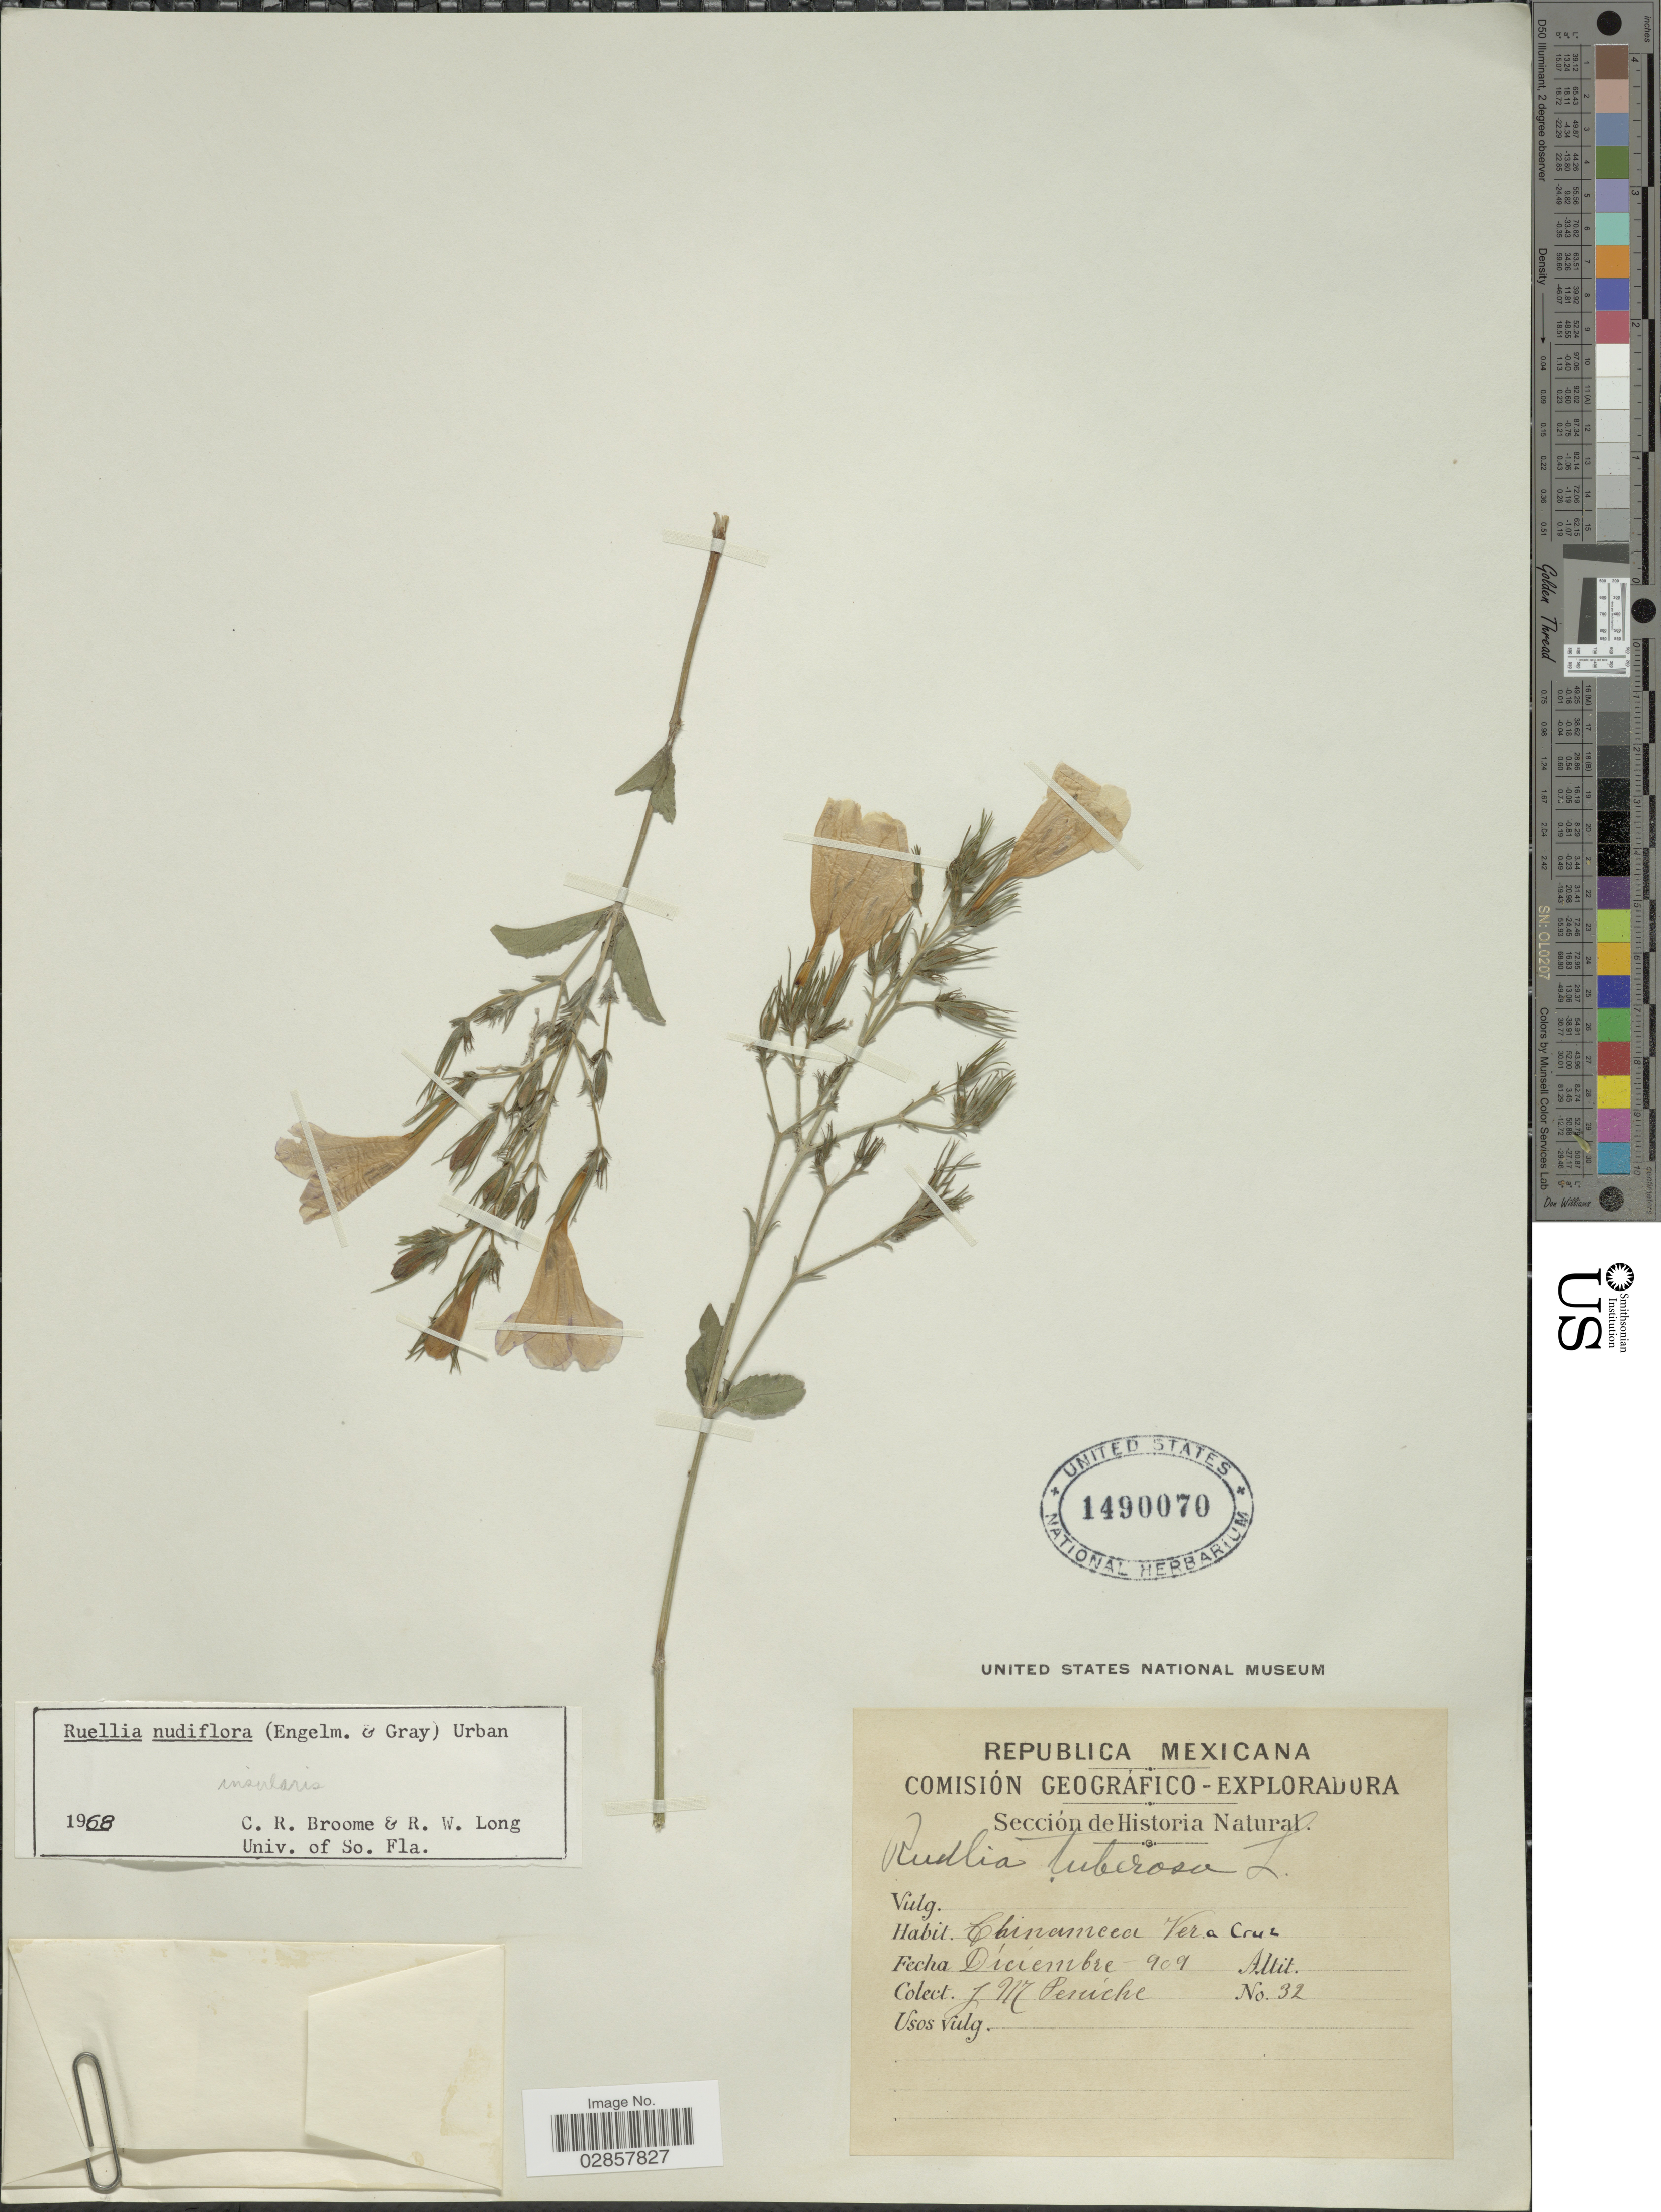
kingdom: Plantae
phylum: Tracheophyta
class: Magnoliopsida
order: Lamiales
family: Acanthaceae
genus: Ruellia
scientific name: Ruellia nudiflora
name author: (Engelm. & A. Gray) Urb.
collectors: J. Peniche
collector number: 32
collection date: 1909-12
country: Mexico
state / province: Veracruz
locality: Chinameca. Vera Cruz.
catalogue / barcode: US 1490070